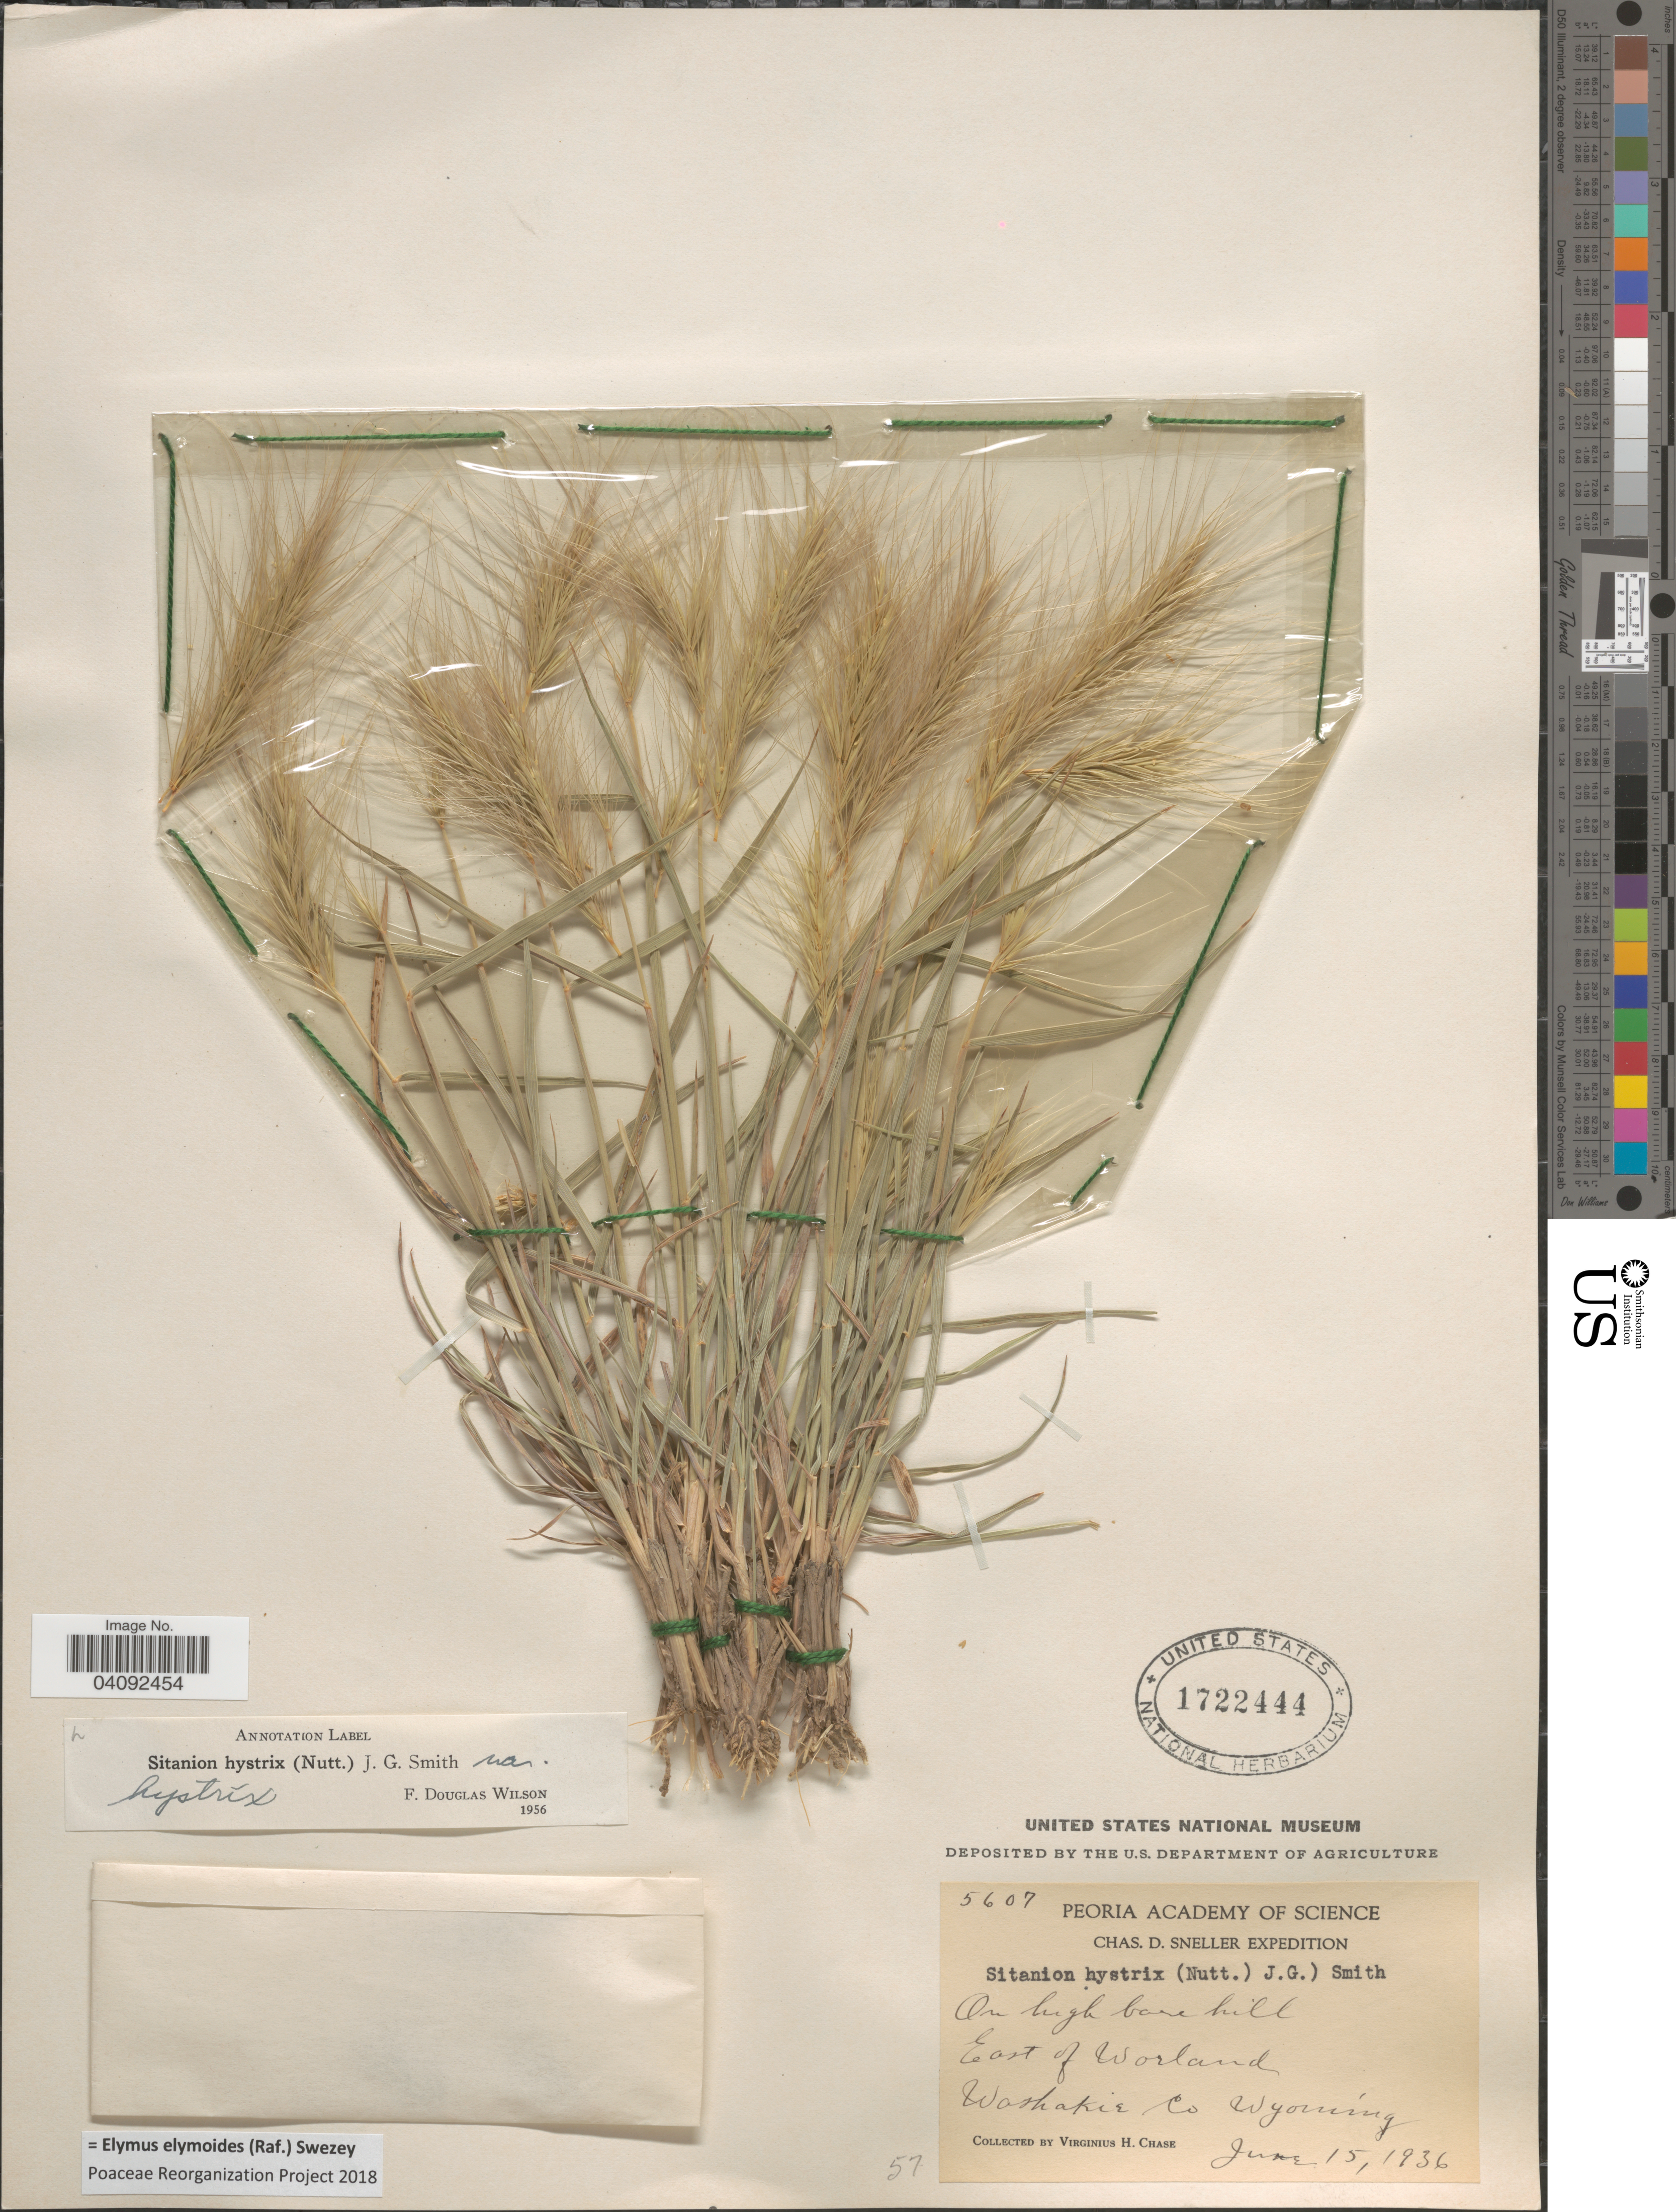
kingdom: Plantae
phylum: Tracheophyta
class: Liliopsida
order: Poales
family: Poaceae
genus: Elymus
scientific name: Elymus elymoides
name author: (Raf.) Swezey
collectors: V. H. Chase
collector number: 5607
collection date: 1936-06-15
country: United States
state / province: Wyoming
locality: Chas. D. Sneller Expedition. East of Worland. Washakie Co.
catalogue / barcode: US 1722444